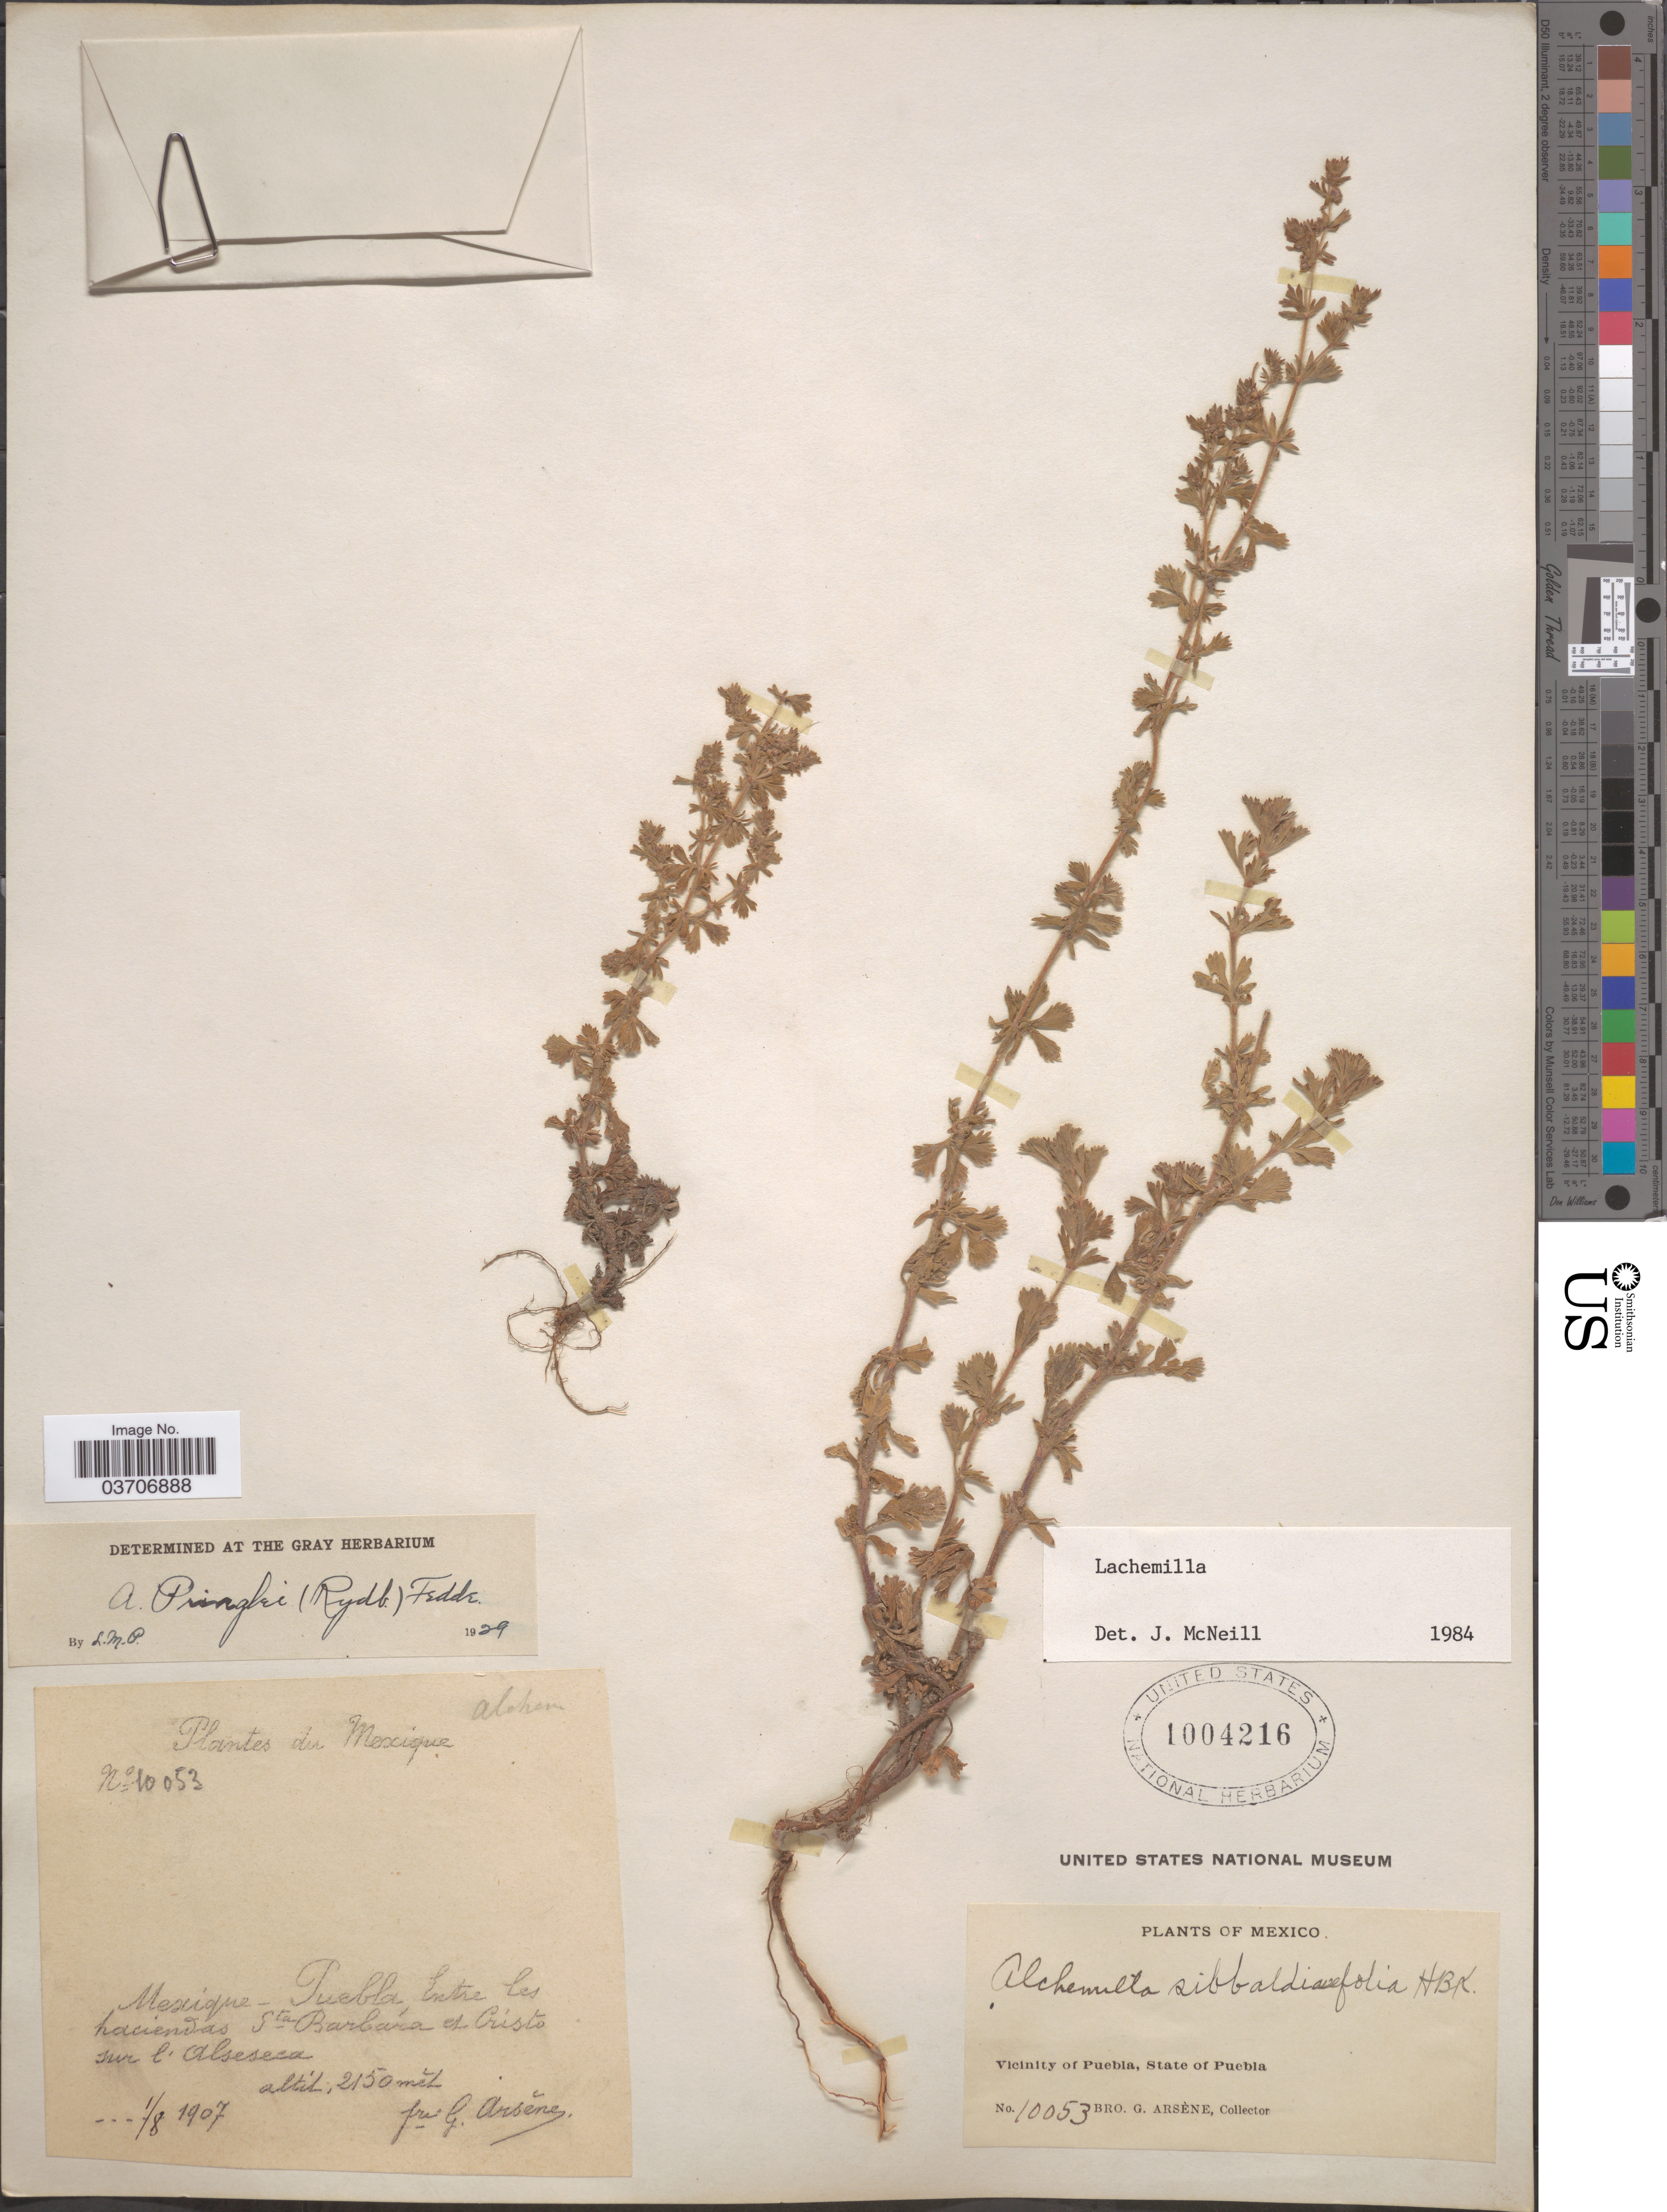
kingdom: Plantae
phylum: Tracheophyta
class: Magnoliopsida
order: Rosales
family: Rosaceae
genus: Lachemilla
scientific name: Lachemilla sp.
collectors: Bro. G. Arsène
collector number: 10053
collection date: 1907-08-01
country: Mexico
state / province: Puebla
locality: Entre les haciendas. Sta Barbara el Cristo sur l'Alseseca. Vicinity of Puebla.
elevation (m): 2150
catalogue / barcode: US 1004216